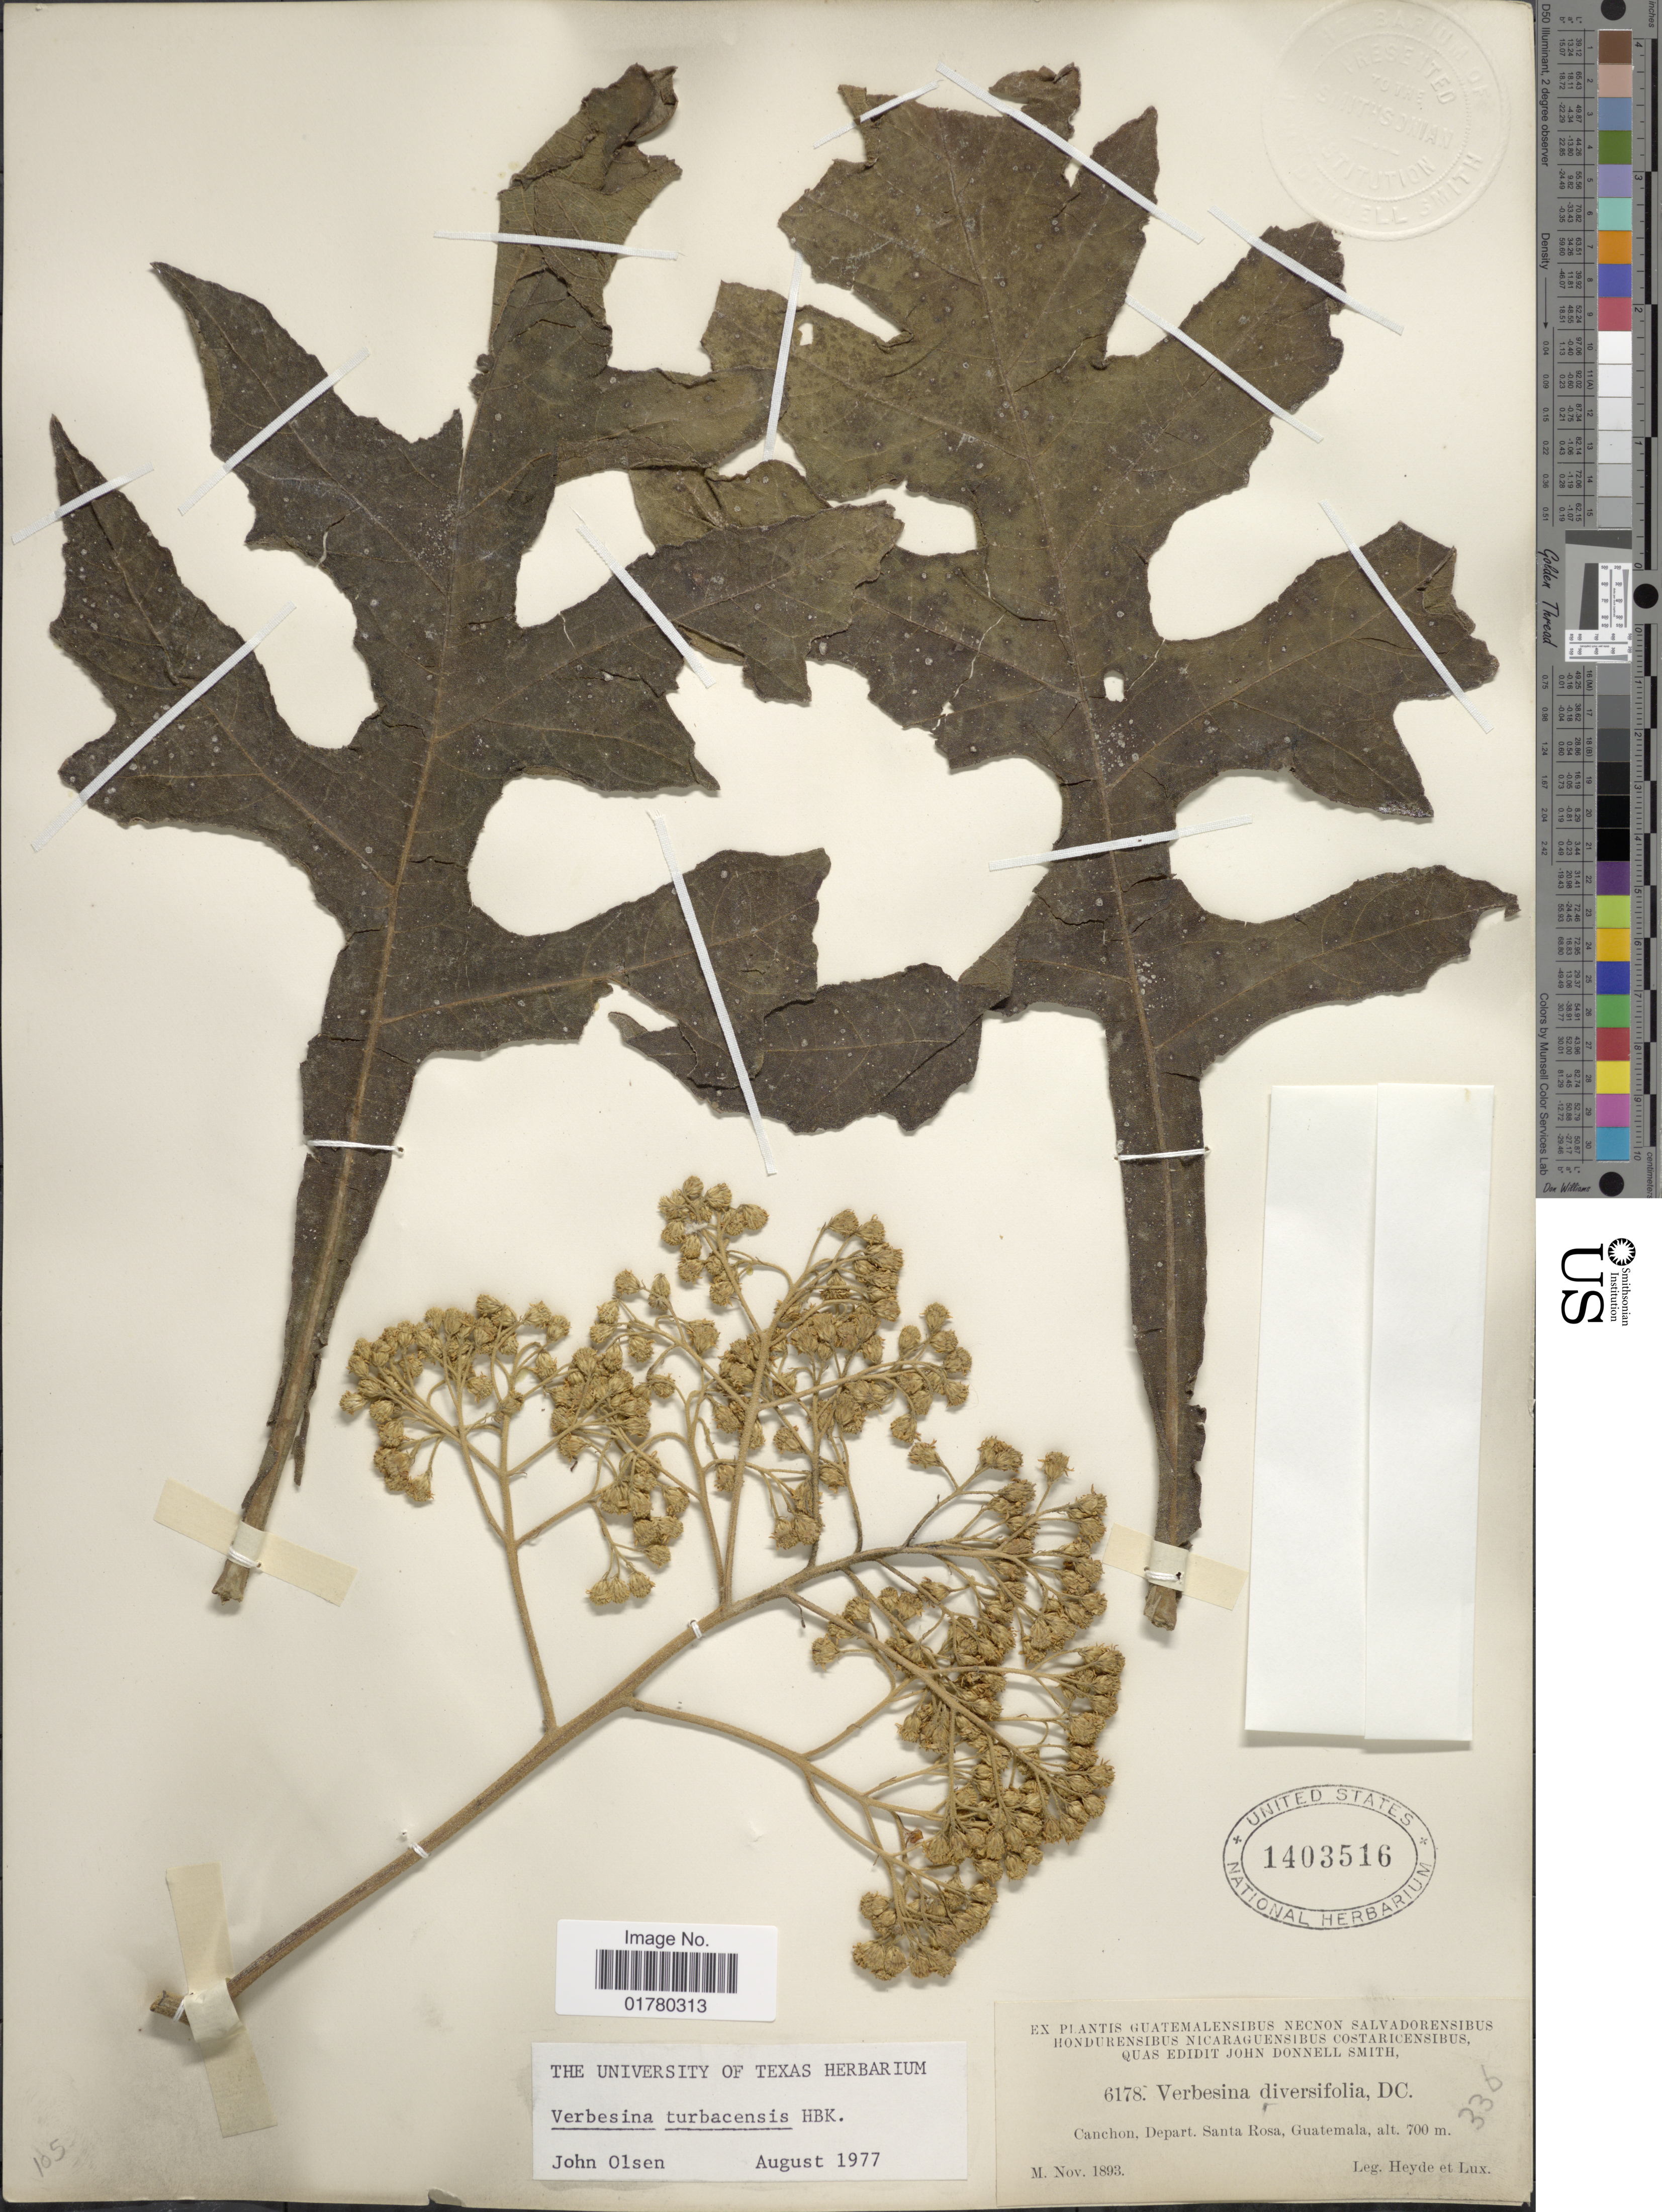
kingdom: Plantae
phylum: Tracheophyta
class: Magnoliopsida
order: Asterales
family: Asteraceae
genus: Verbesina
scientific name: Verbesina turbacensis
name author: Kunth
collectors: Heyde & Lux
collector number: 6178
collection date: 1893-11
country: Guatemala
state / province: Santa Rosa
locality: Canchon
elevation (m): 700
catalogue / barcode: US 1403516